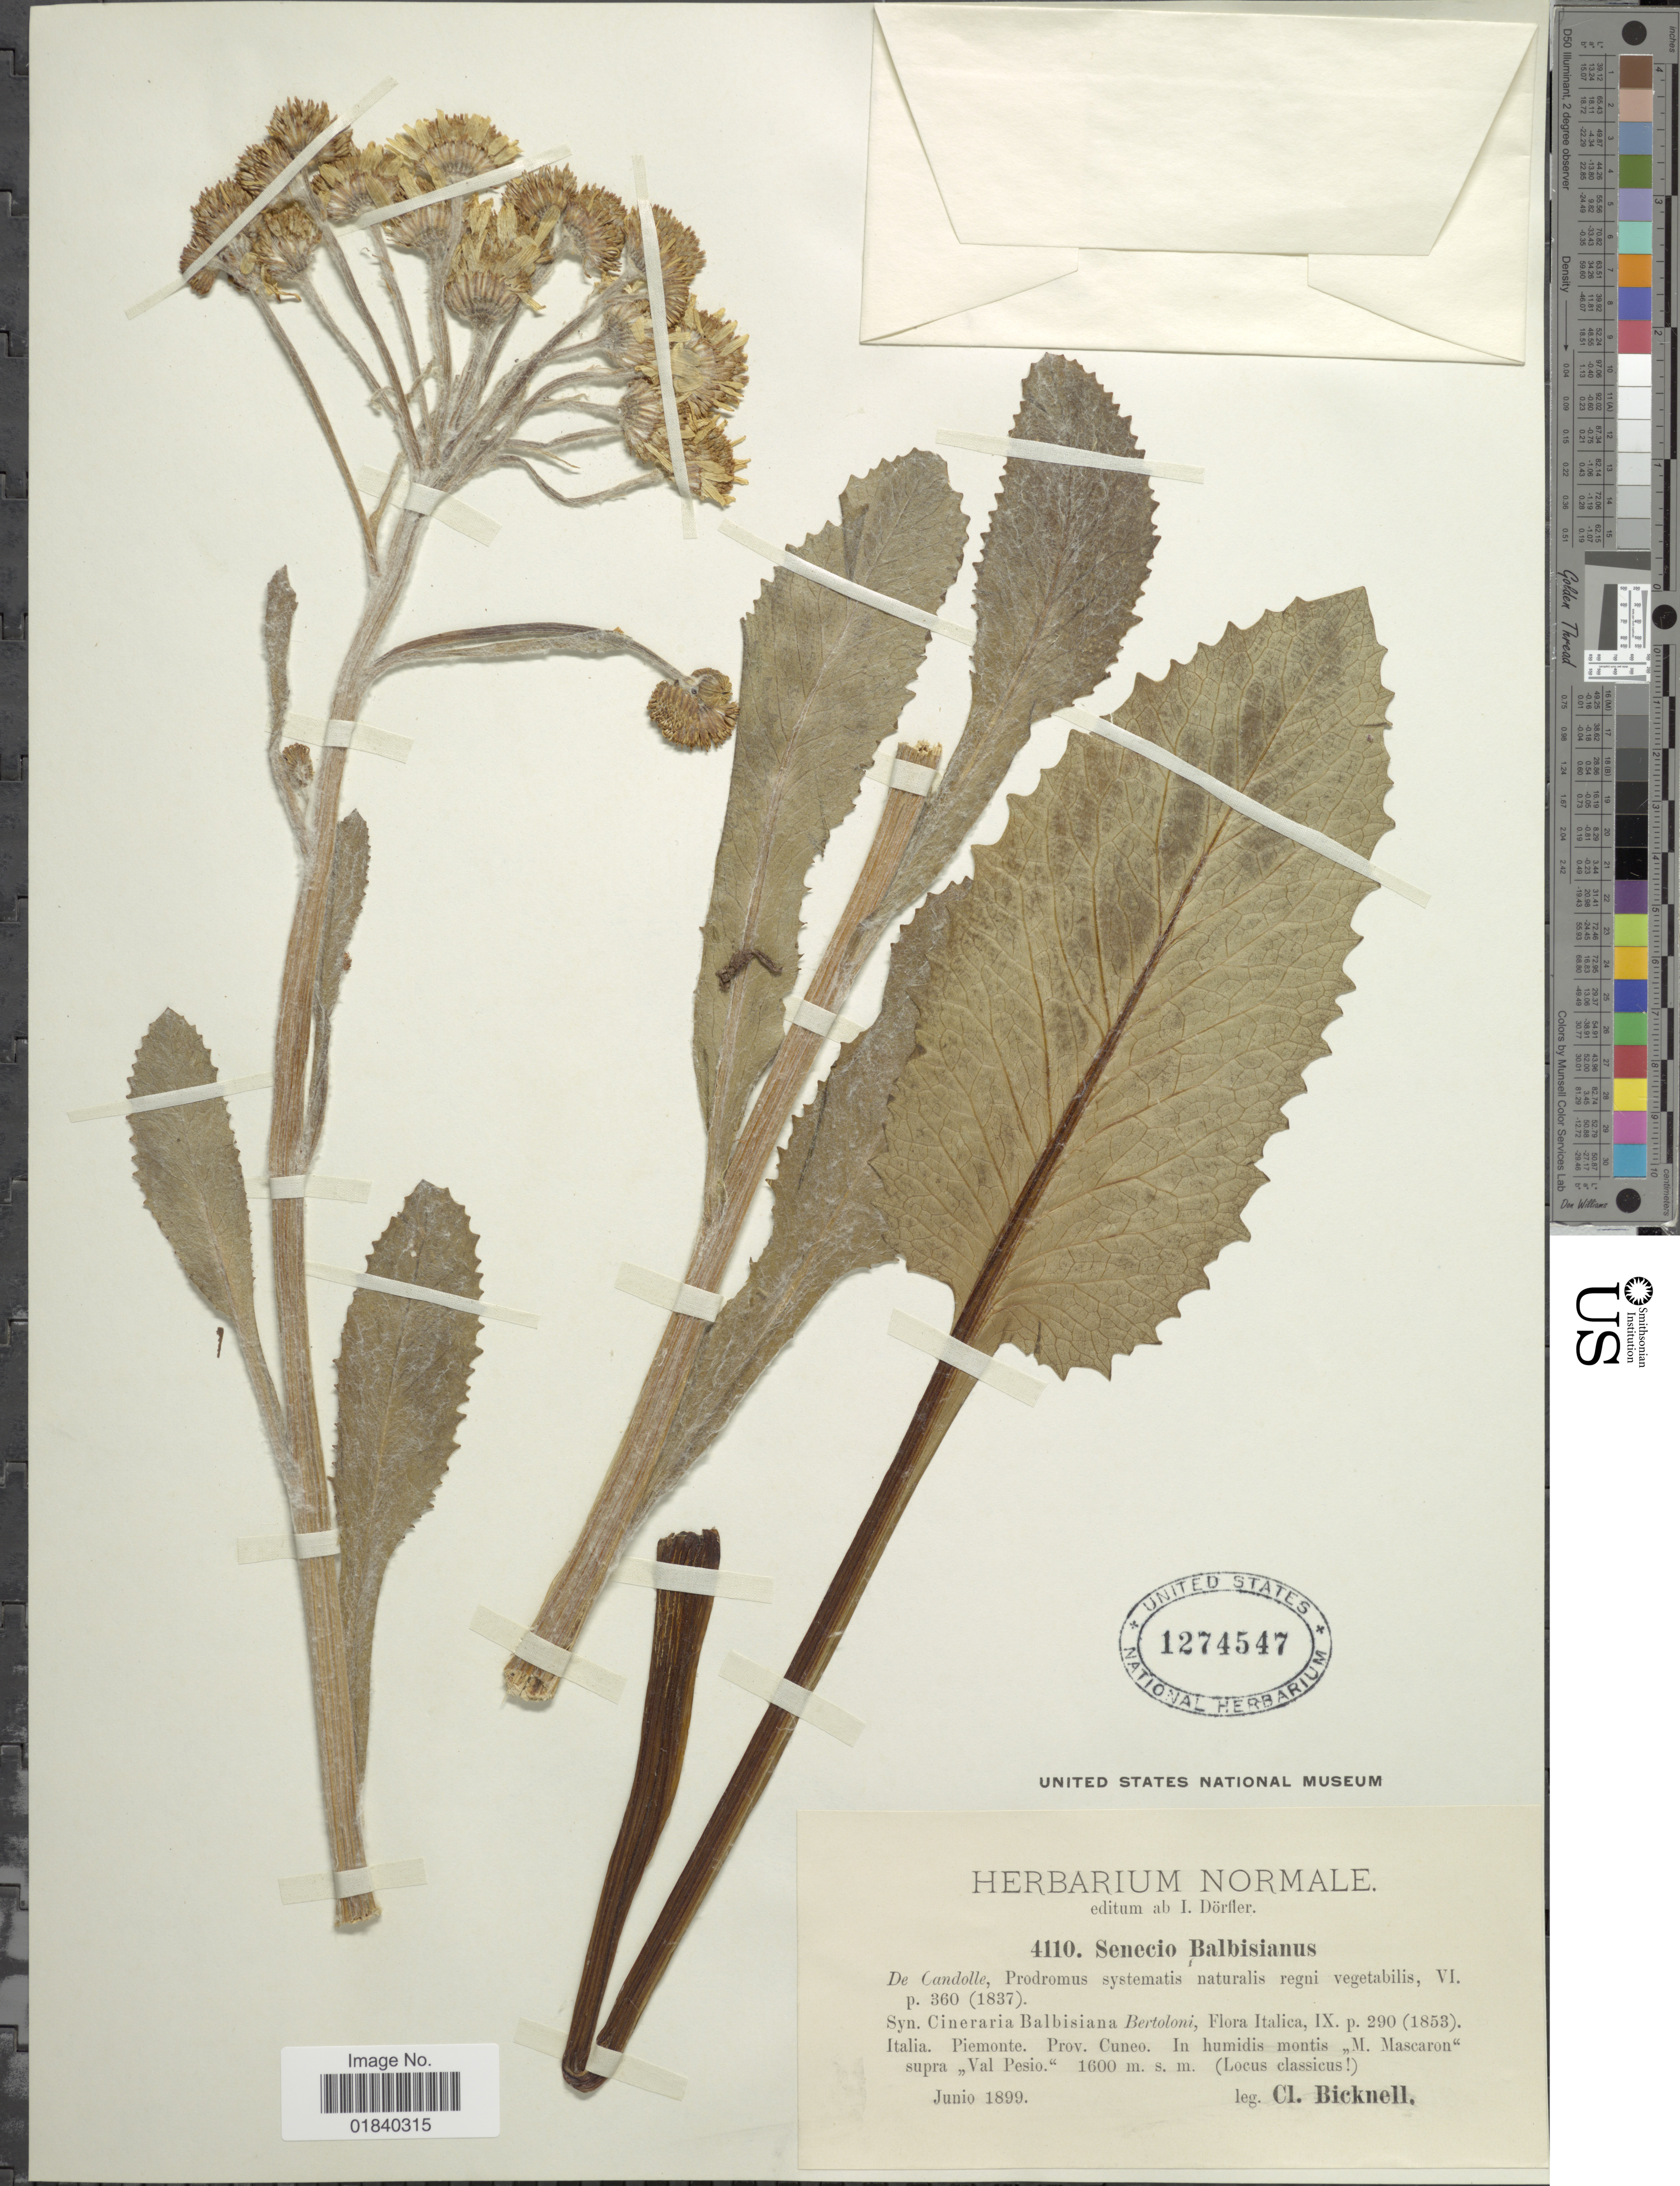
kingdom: Plantae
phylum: Tracheophyta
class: Magnoliopsida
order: Asterales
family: Asteraceae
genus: Tephroseris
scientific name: Tephroseris balbisiana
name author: (DC.) Holub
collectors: C. Bicknell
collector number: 4110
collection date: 1899-06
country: Italy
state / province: Piedmont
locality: Italia. Piemonte. Prov. Cuneo. In humidis montis ,,M. Mascaron" supra ,,Val Pesio".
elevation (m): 1600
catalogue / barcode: US 1274547